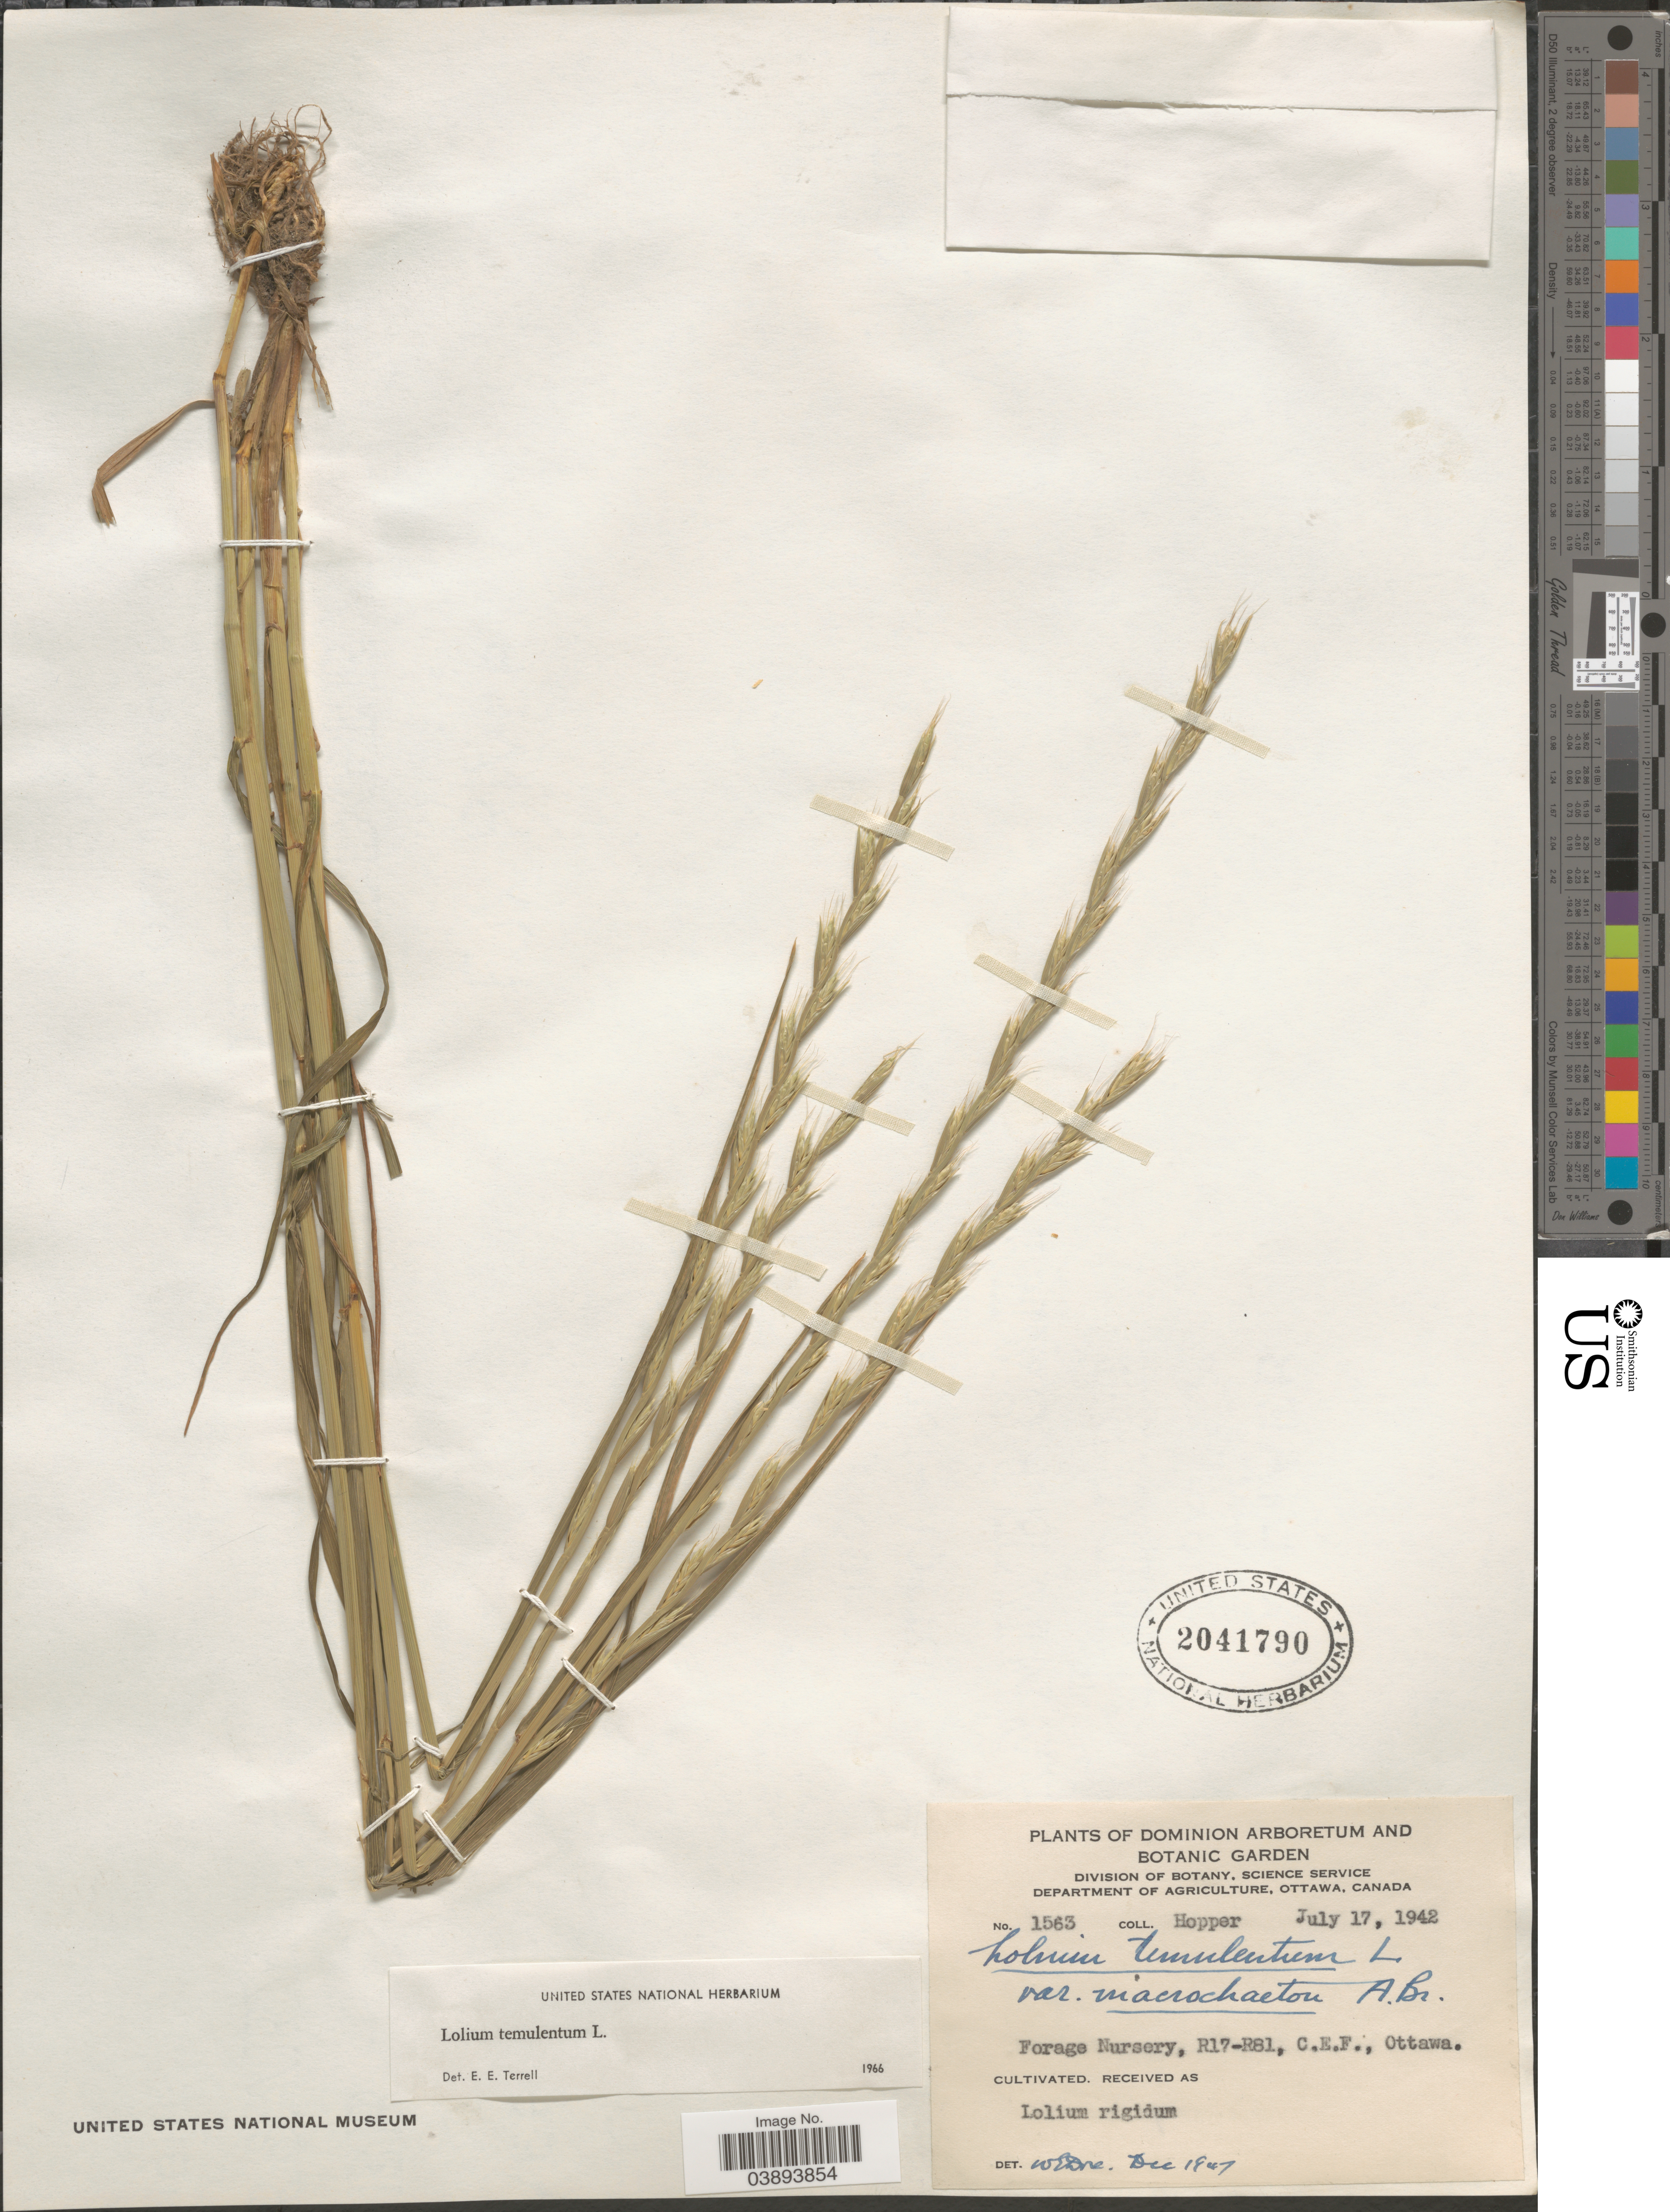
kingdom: Plantae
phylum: Tracheophyta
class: Liliopsida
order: Poales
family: Poaceae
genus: Lolium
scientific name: Lolium temulentum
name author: L.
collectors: Hopper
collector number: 1563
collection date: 1942-07-17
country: Canada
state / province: Ontario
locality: Dominion Arboretum and Botanic Garden. Forage Nursery, R17-R81, C.E.F., Ottawa.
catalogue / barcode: US 2041790